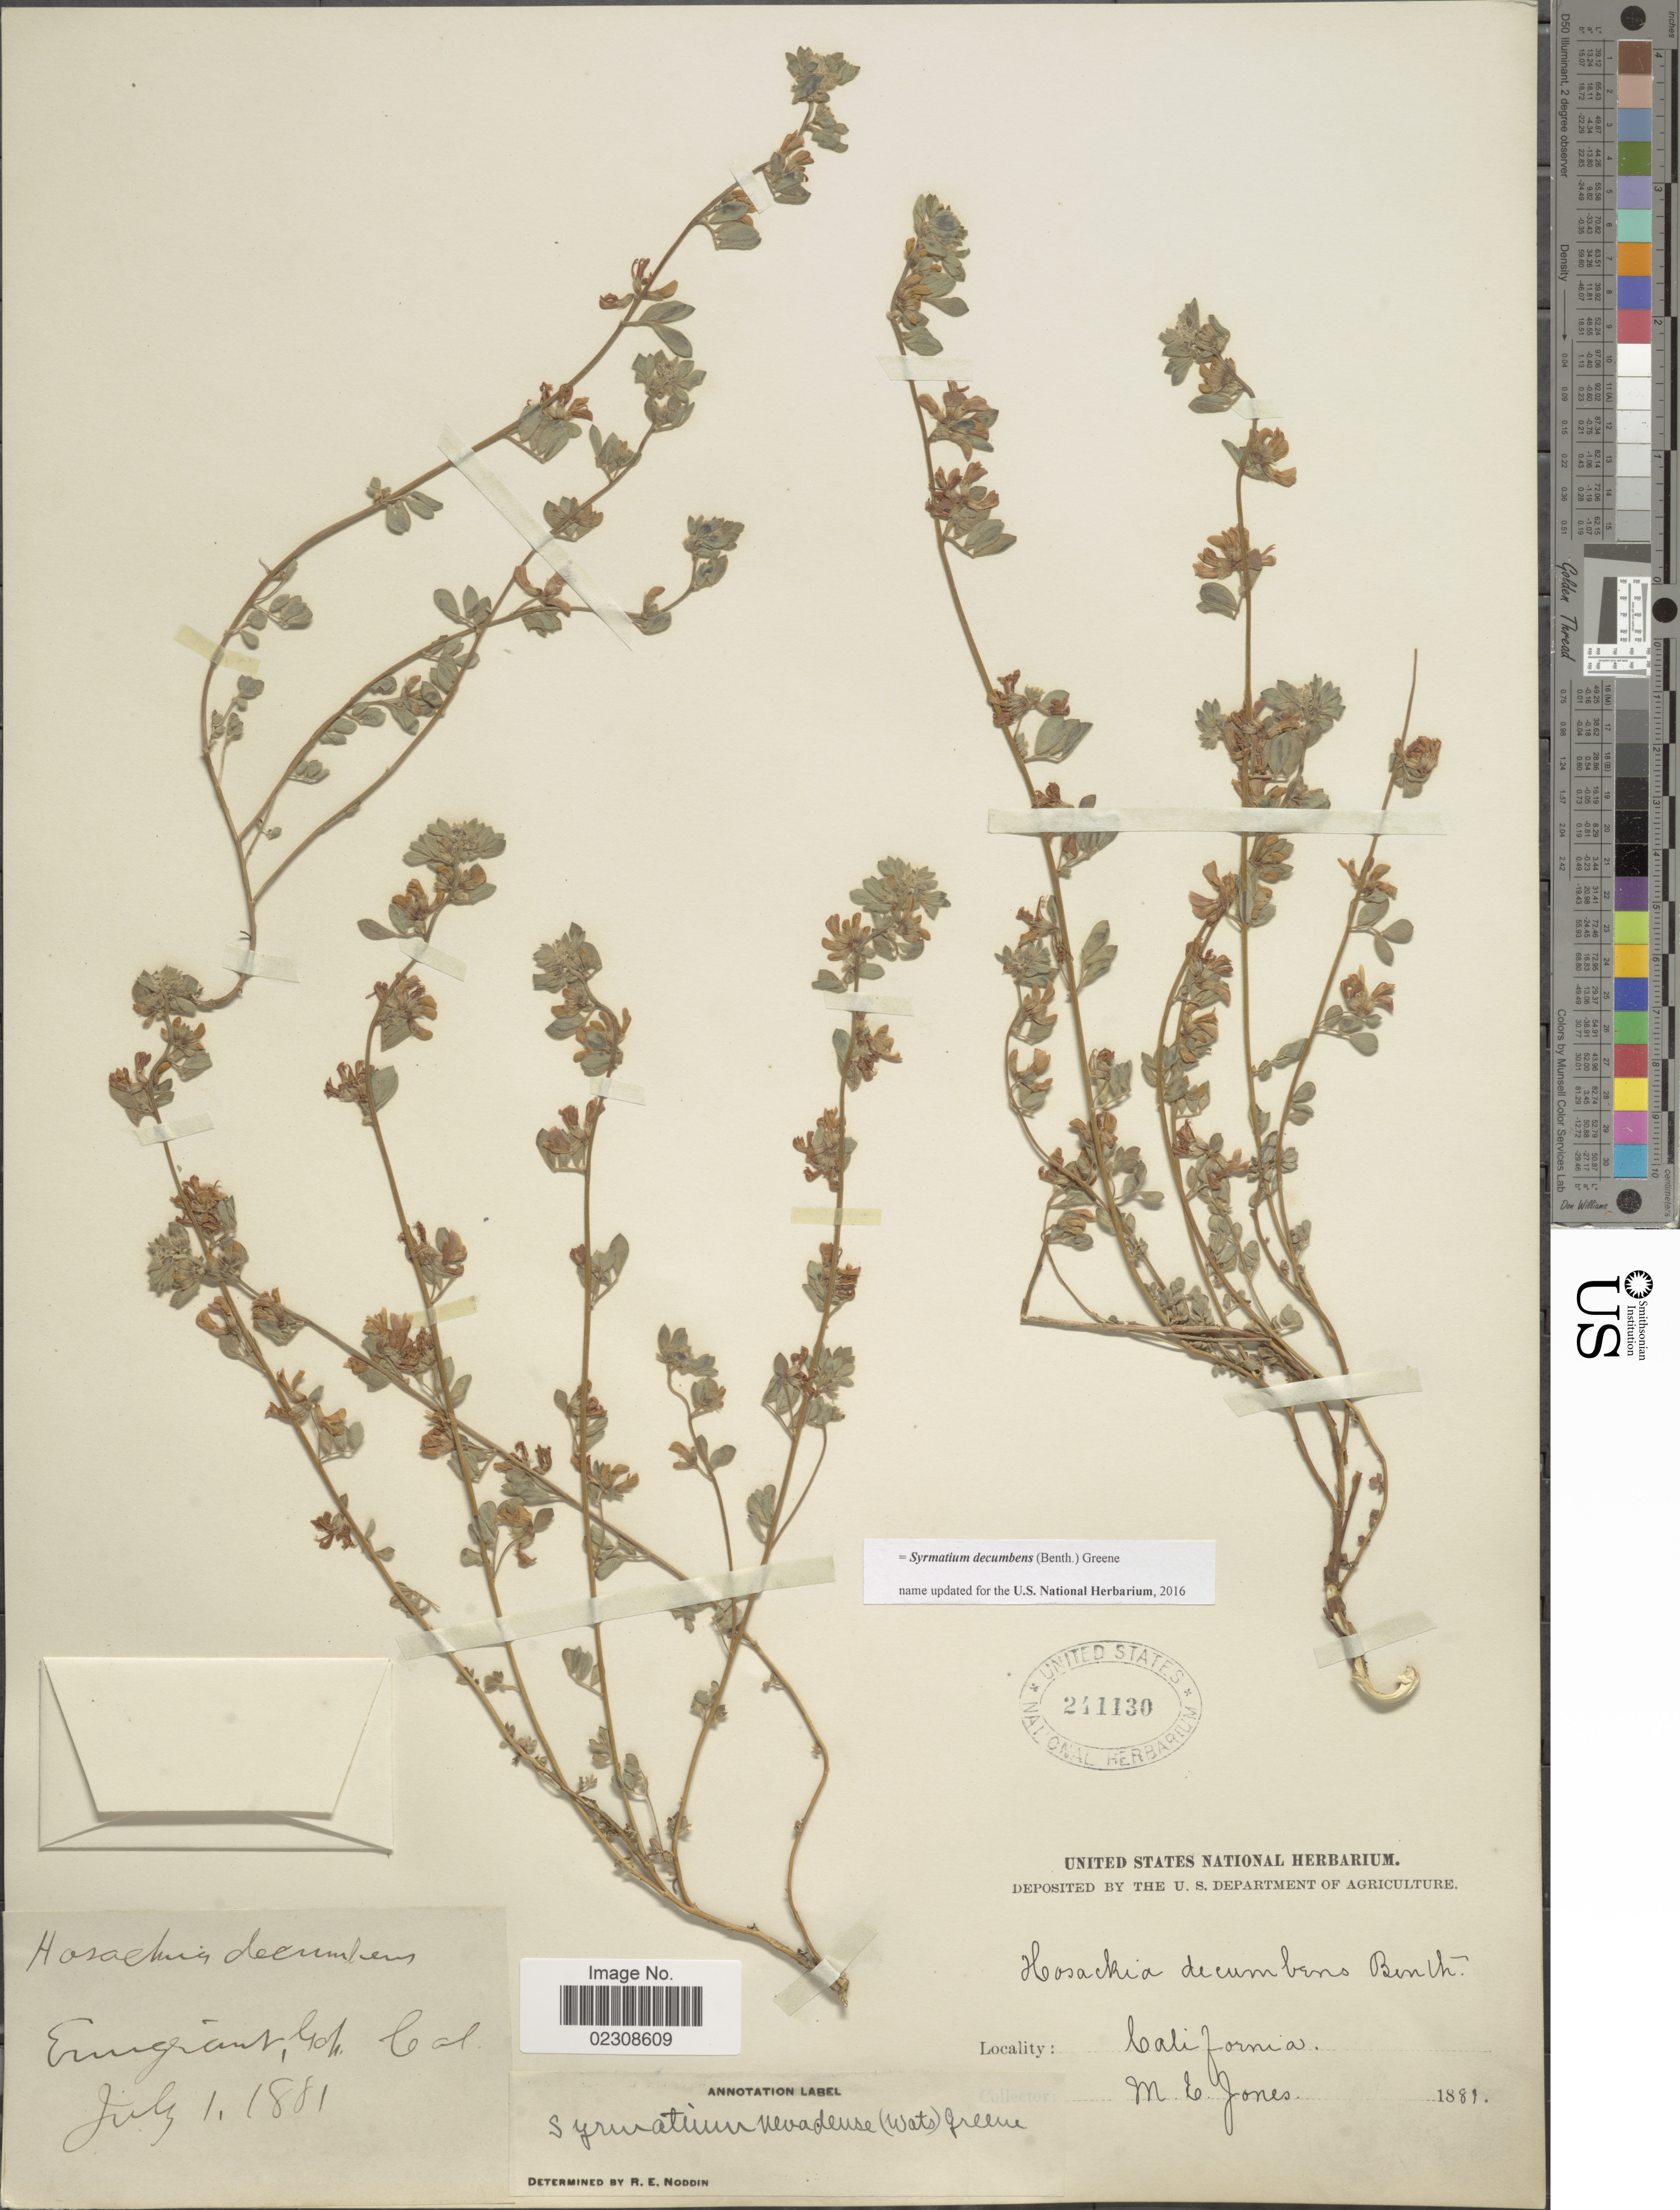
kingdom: Plantae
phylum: Tracheophyta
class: Magnoliopsida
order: Fabales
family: Fabaceae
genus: Syrmatium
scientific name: Syrmatium decumbens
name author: (Benth.) Greene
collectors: M. E. Jones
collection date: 1881-07-01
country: United States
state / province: California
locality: Emigrant Gap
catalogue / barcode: US 241130